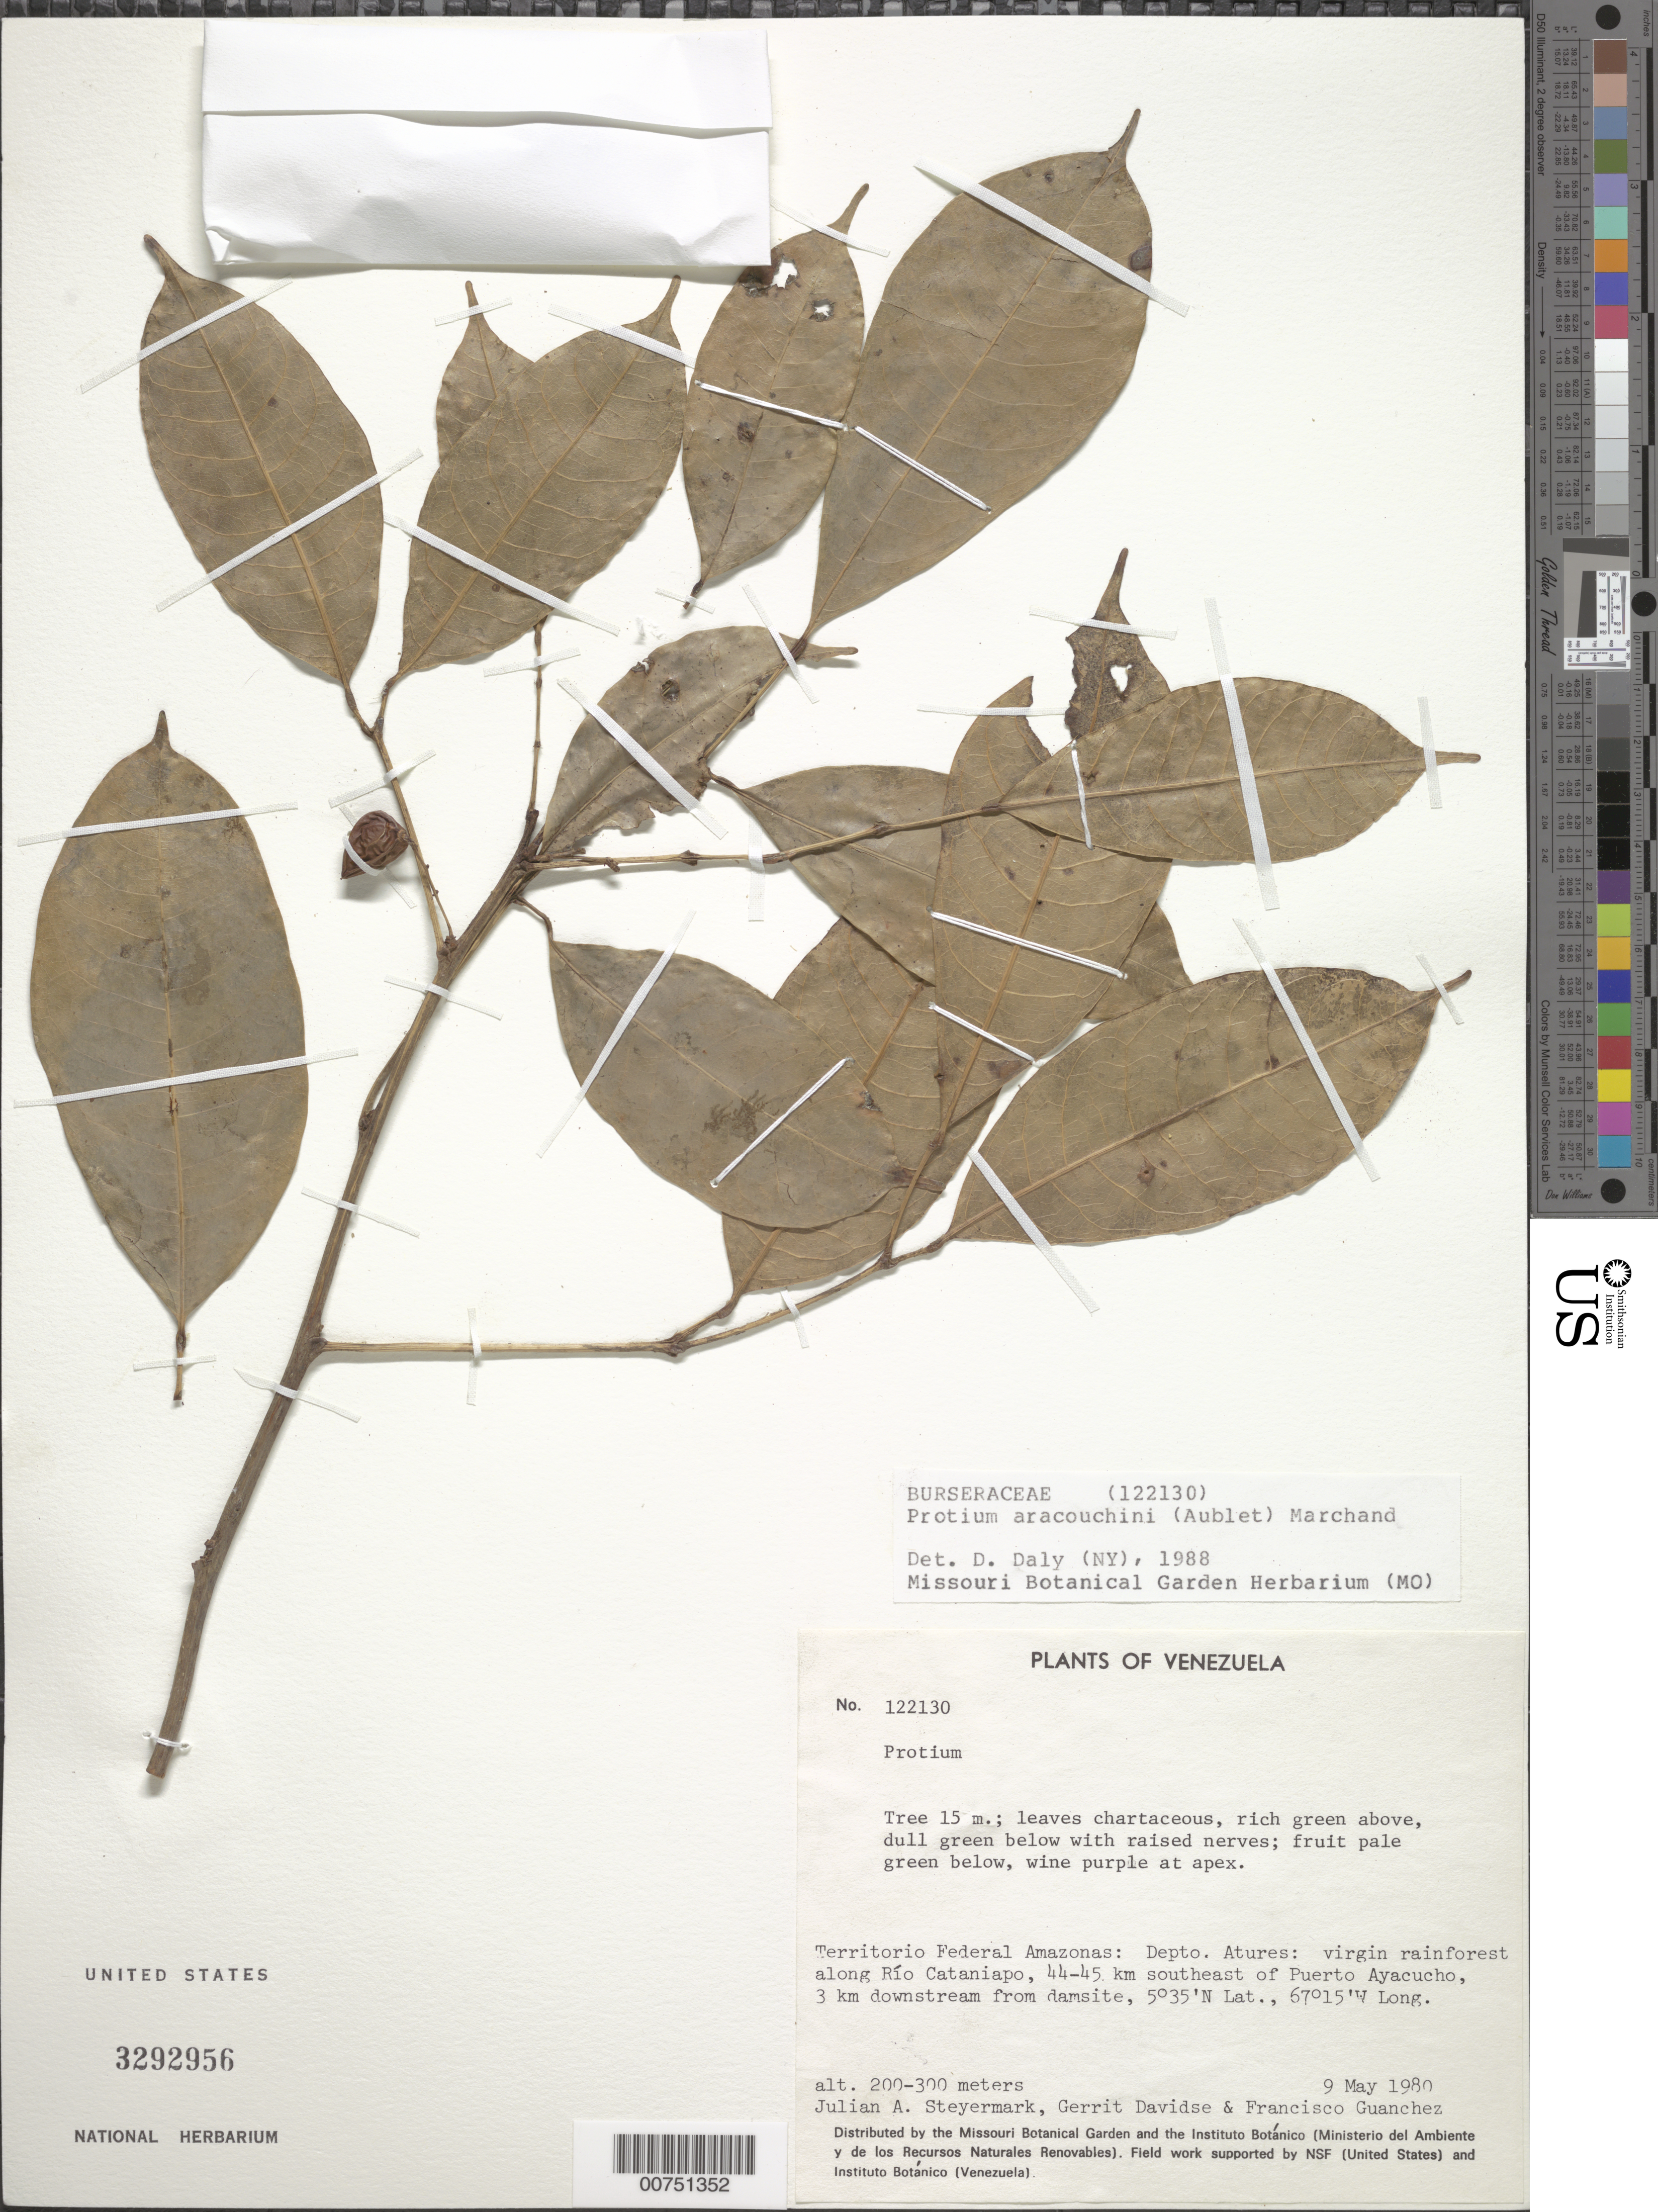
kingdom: Plantae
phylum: Tracheophyta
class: Magnoliopsida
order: Sapindales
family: Burseraceae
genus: Protium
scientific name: Protium aracouchini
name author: (Aubl.) Marchand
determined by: Daly, D. C.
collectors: J. Steyermark, G. Davidse & F. Guánchez M.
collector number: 122130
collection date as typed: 9-May-80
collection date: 1980-05-09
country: Venezuela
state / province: Amazonas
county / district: Atures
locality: Río Cataniapo, 44-45 km SE Puerto Ayacucho, 3 km downstream from damsite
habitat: Virgin rainforest along river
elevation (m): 200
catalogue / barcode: US 3292956